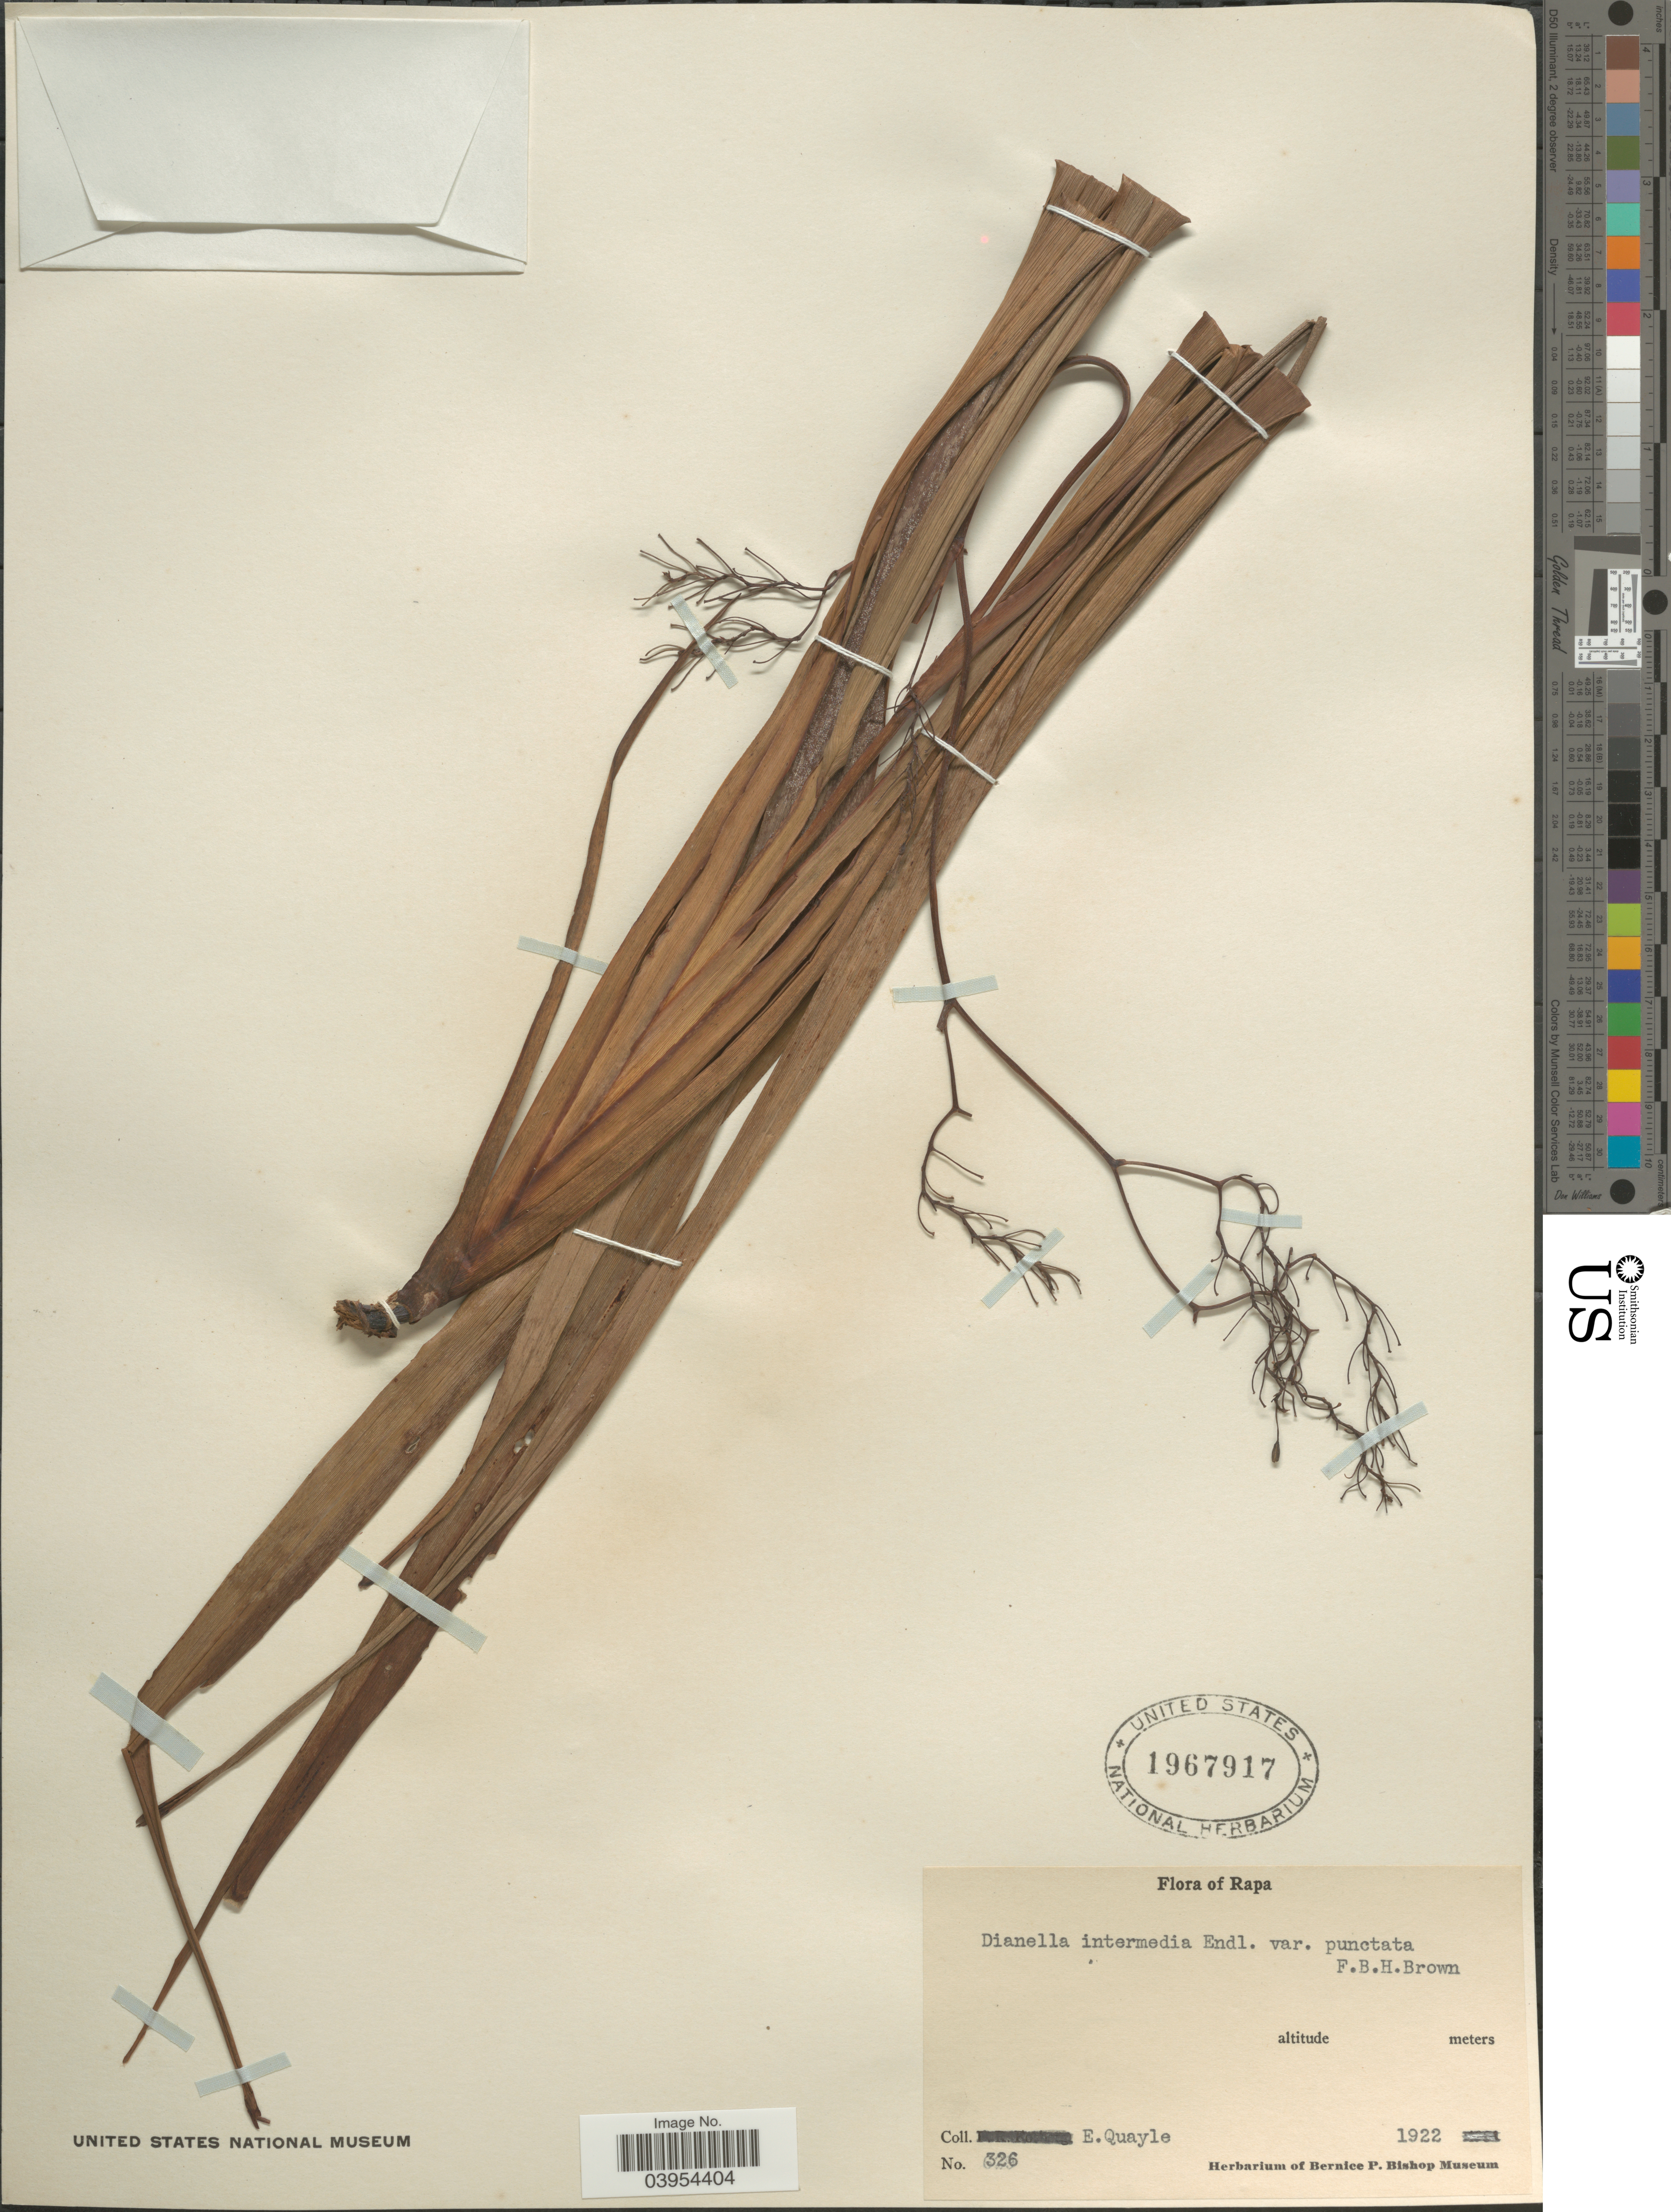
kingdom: Plantae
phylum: Tracheophyta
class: Liliopsida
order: Asparagales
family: Asphodelaceae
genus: Dianella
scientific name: Dianella intermedia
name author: Endl.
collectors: E. Quayle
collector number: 326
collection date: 1922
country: French Polynesia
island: Rapa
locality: Rapa.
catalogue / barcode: US 1967917